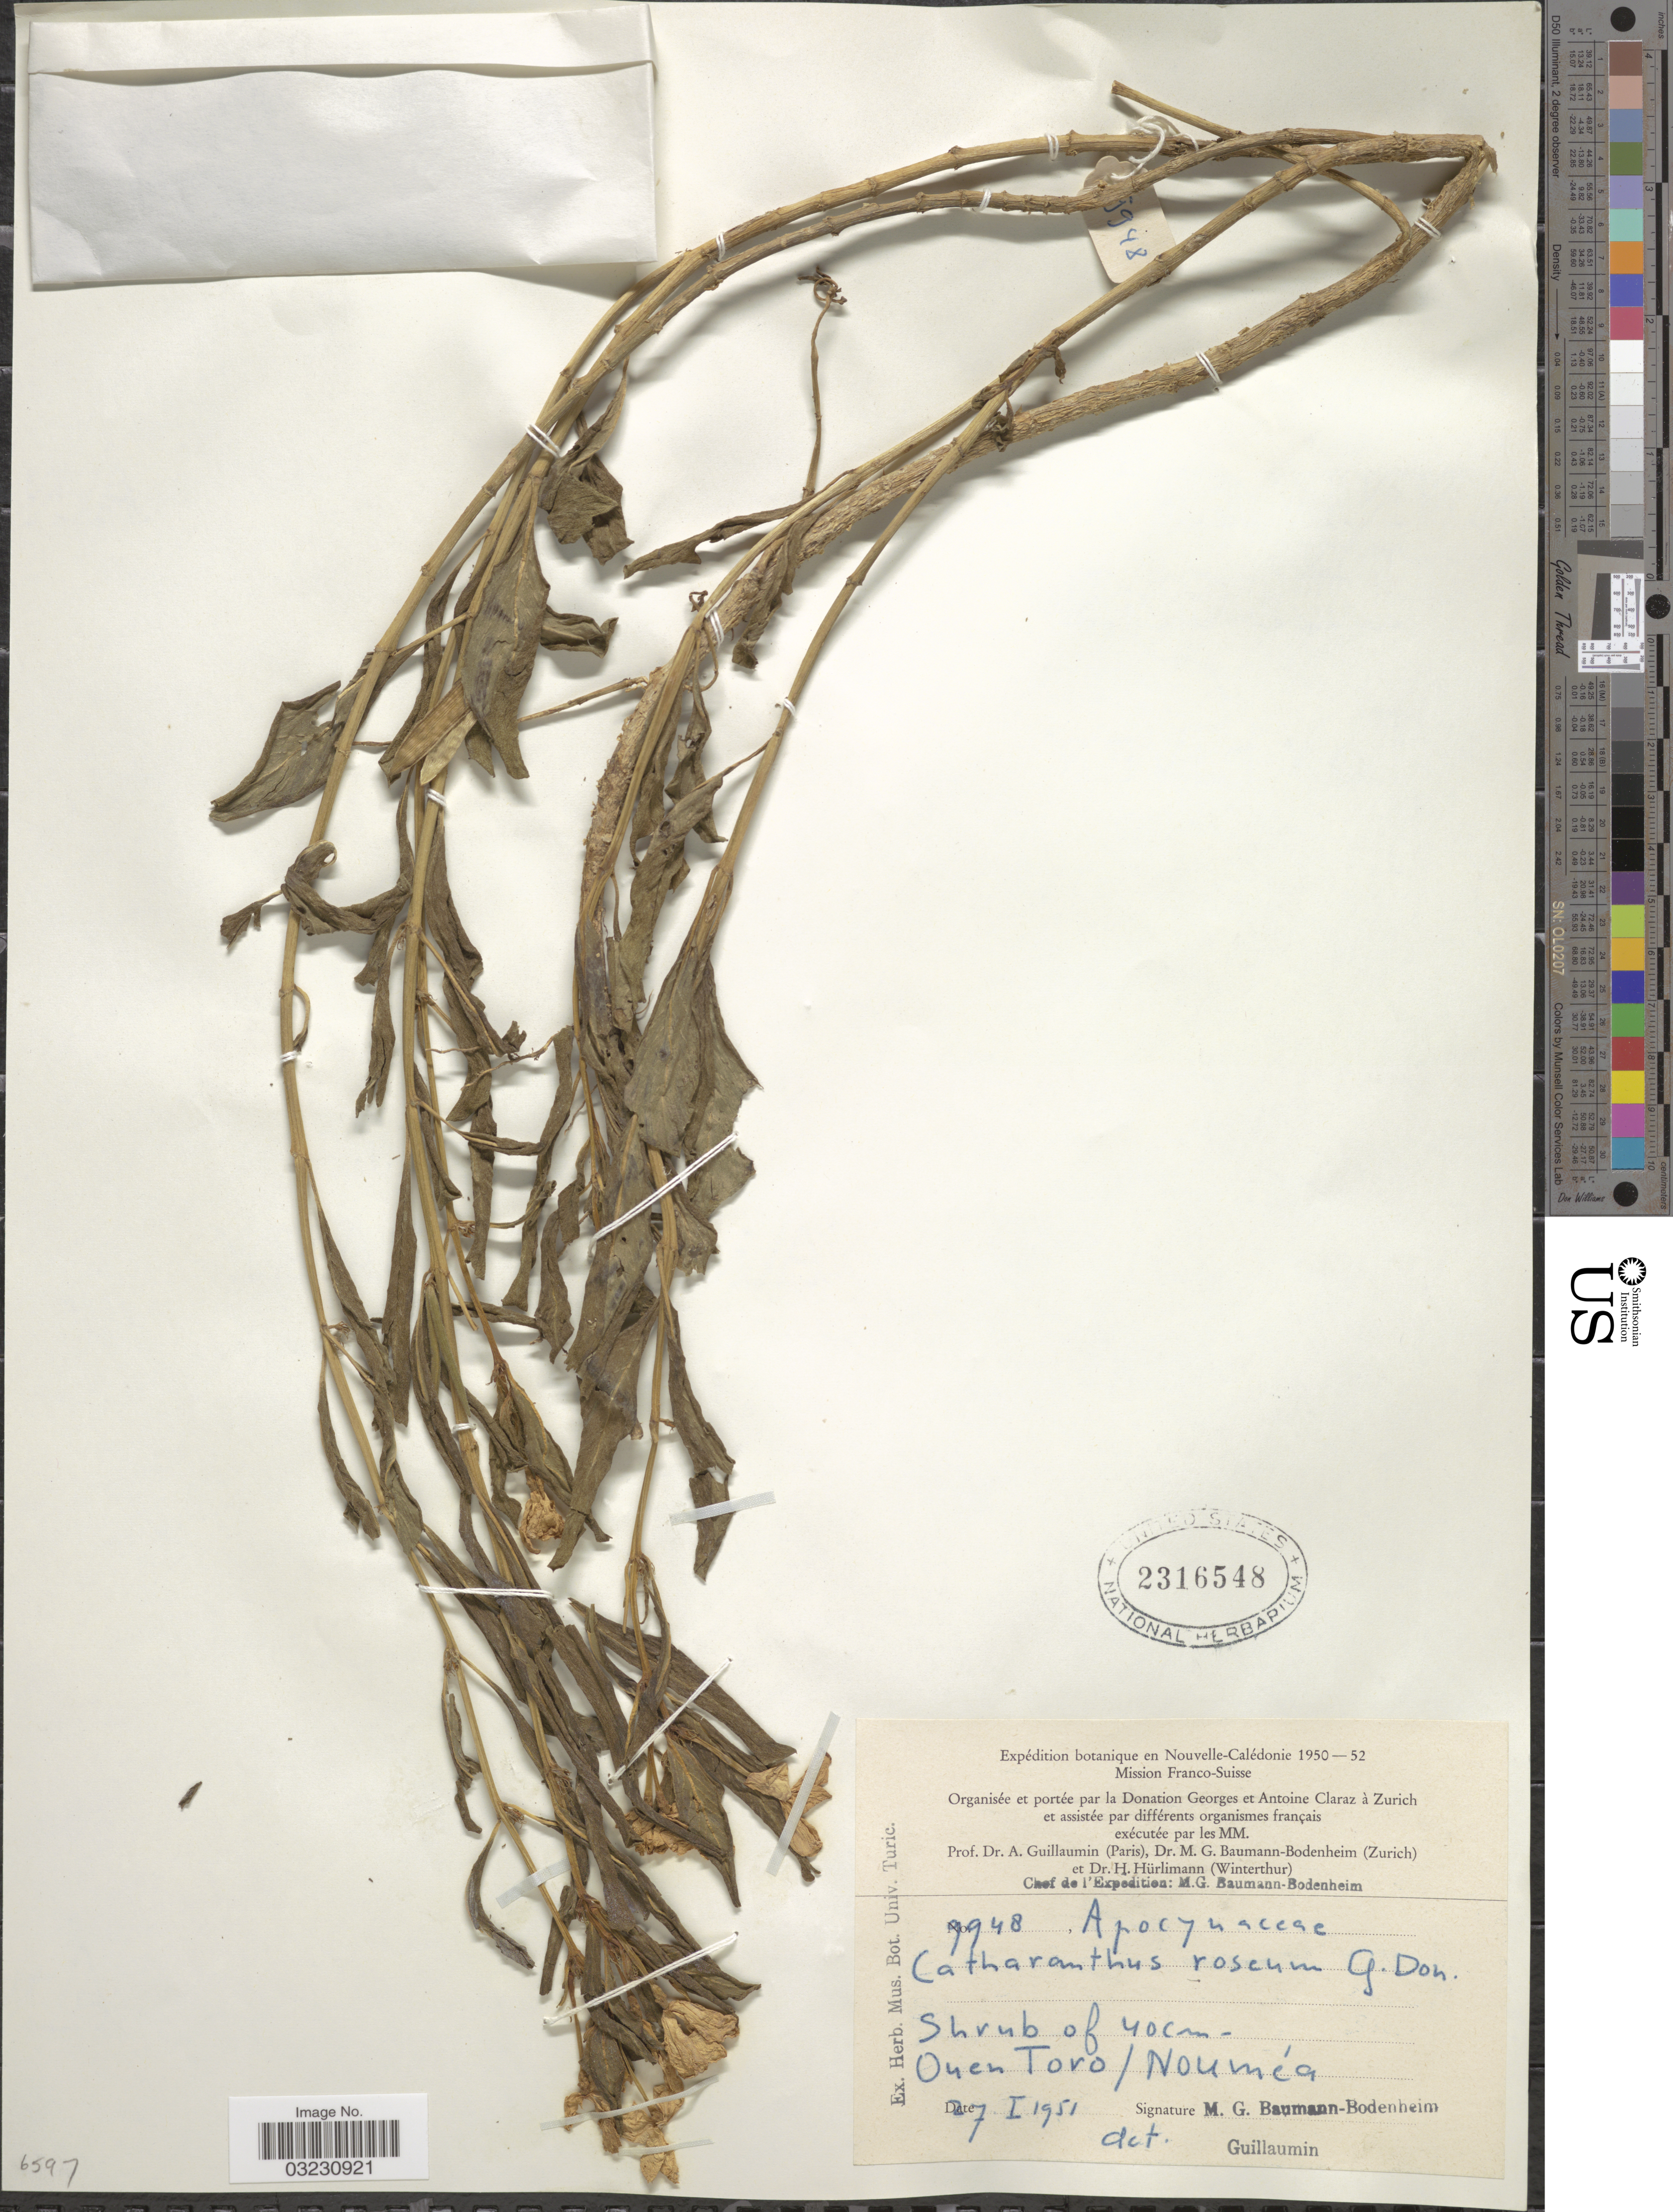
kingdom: Plantae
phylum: Tracheophyta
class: Magnoliopsida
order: Gentianales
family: Apocynaceae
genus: Catharanthus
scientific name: Catharanthus roseus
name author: (L.) G. Don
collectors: M. G. Baumann-Bodenheim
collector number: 9948*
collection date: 1951-01-27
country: New Caledonia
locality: Ouen Toro/ Nouméa.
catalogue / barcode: US 2316548